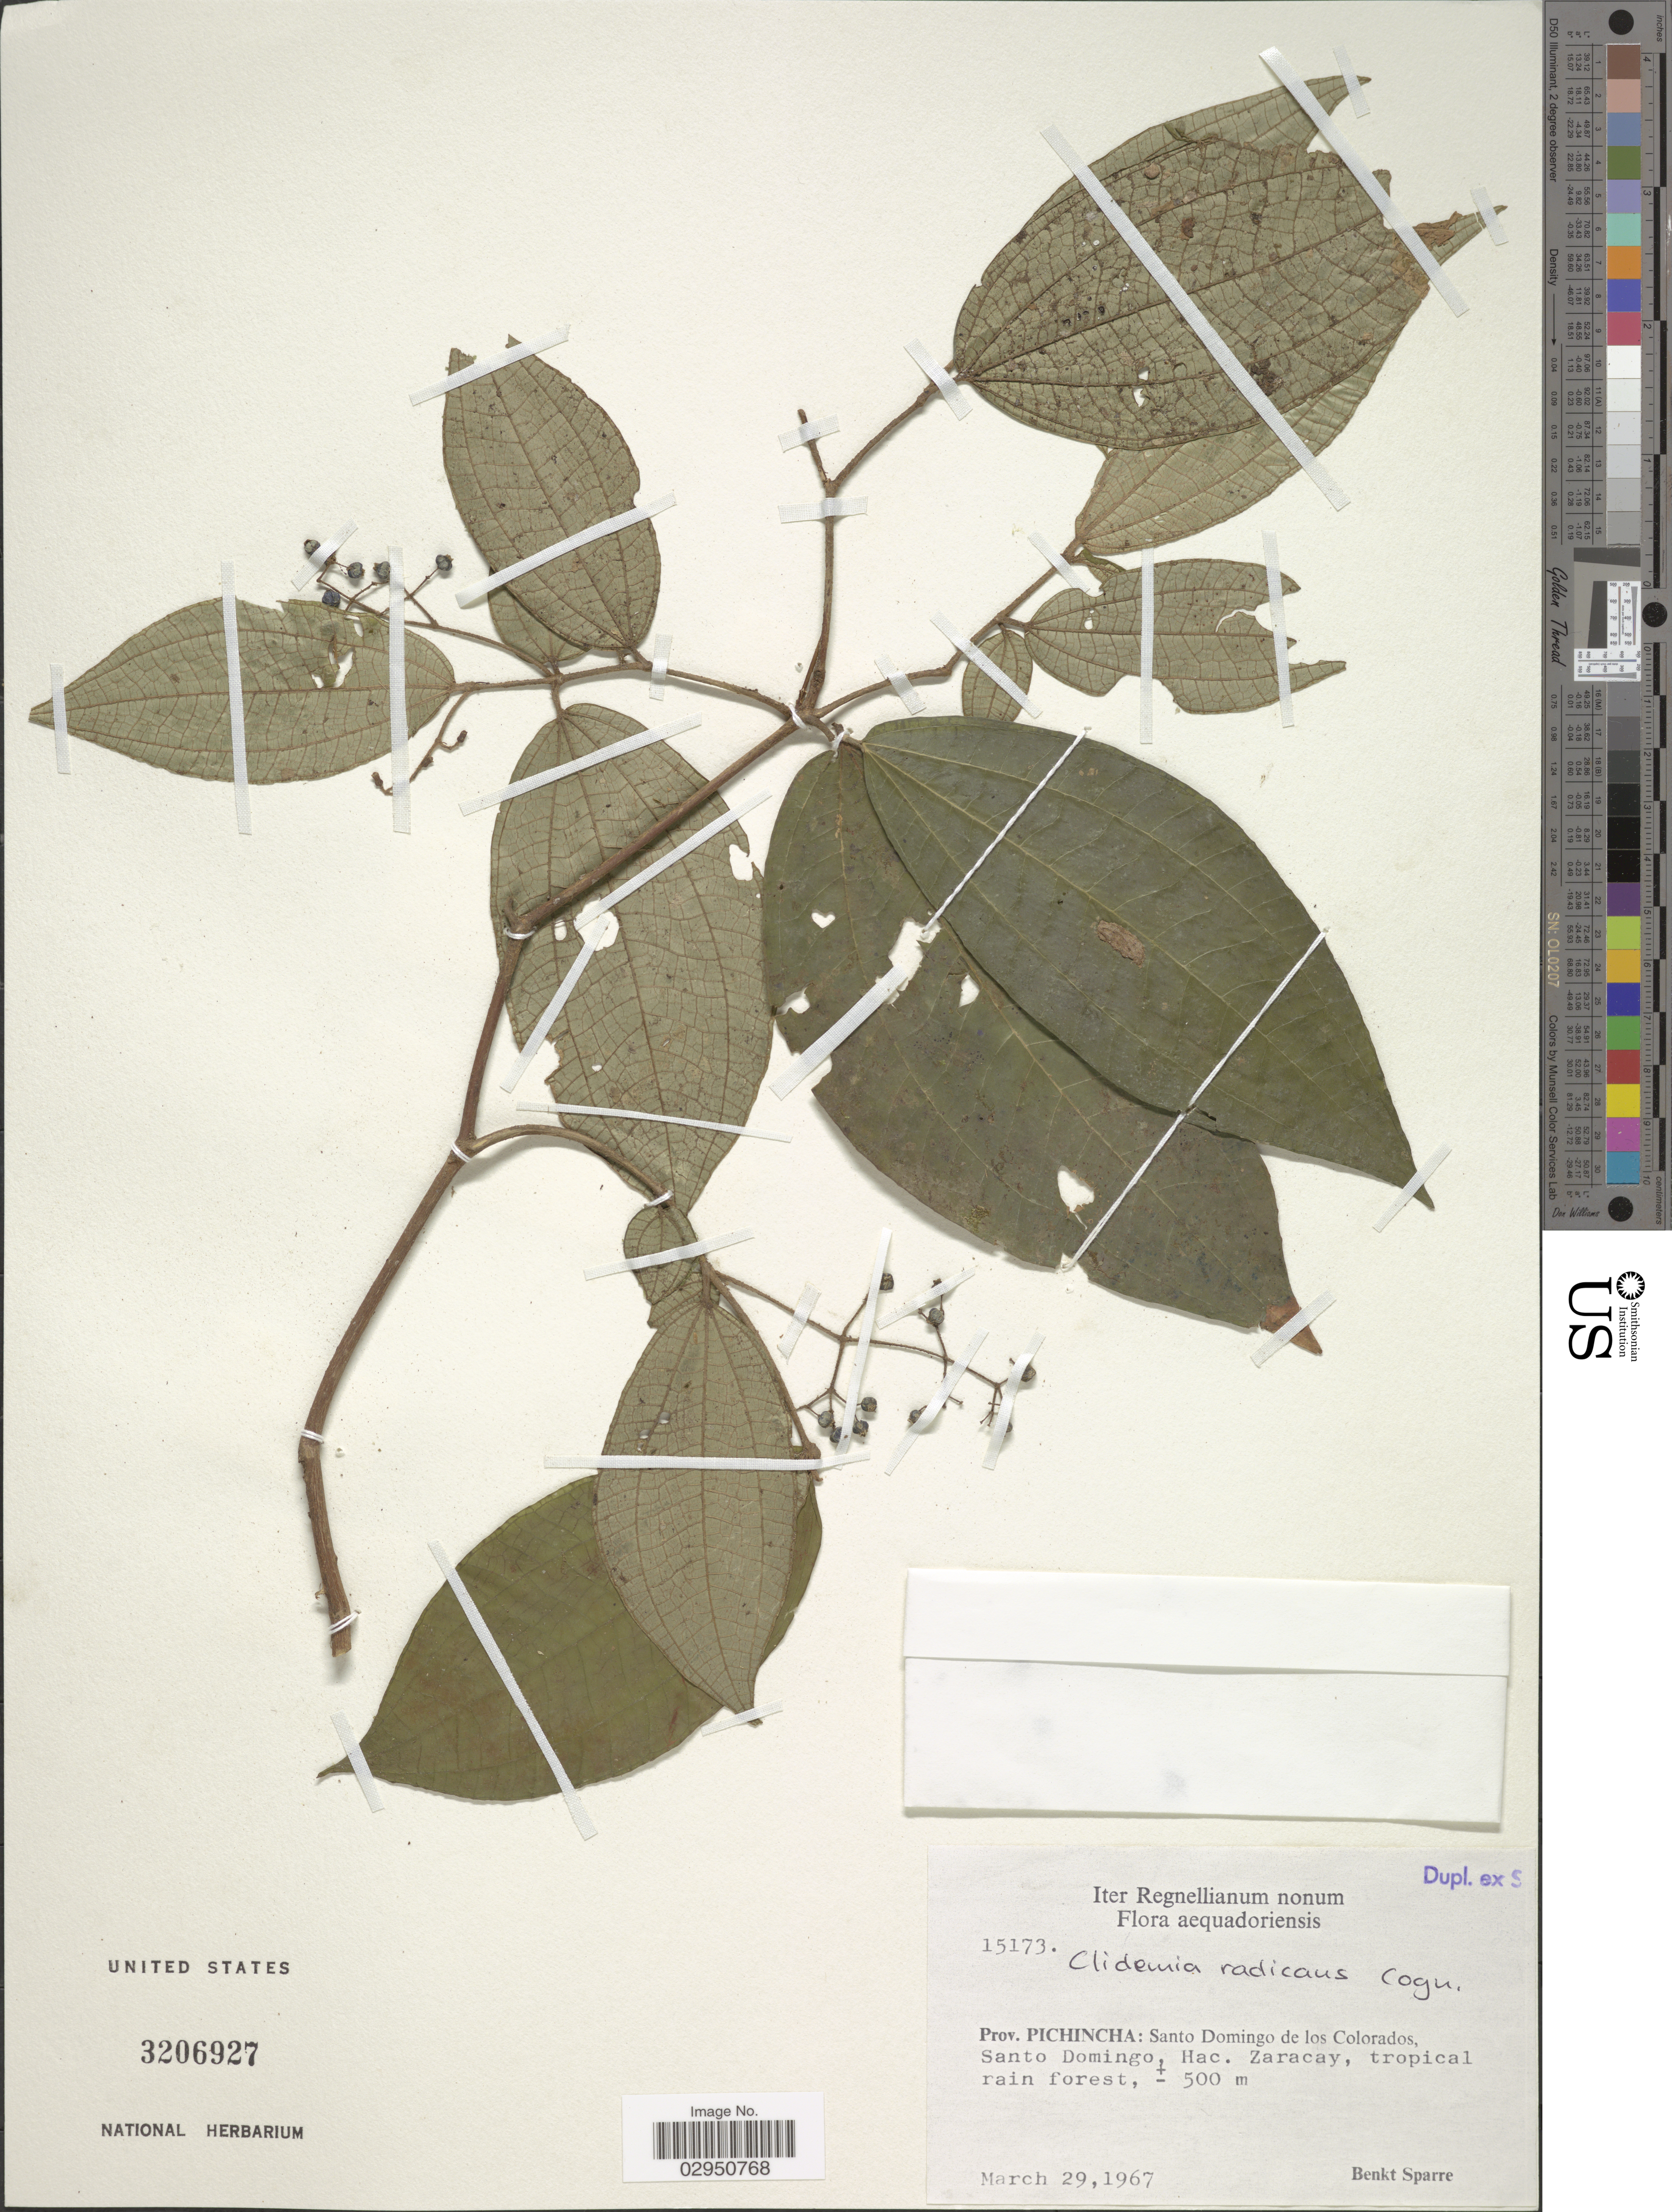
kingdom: Plantae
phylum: Tracheophyta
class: Magnoliopsida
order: Myrtales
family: Melastomataceae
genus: Clidemia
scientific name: Clidemia radicans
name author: Cogn.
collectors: B. Sparre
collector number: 15173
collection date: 1967-03-29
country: Ecuador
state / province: Pichincha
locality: Santo Domingo de los Colorados, Santo Domingo. Hac. Zaracay.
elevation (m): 500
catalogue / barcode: US 3206927